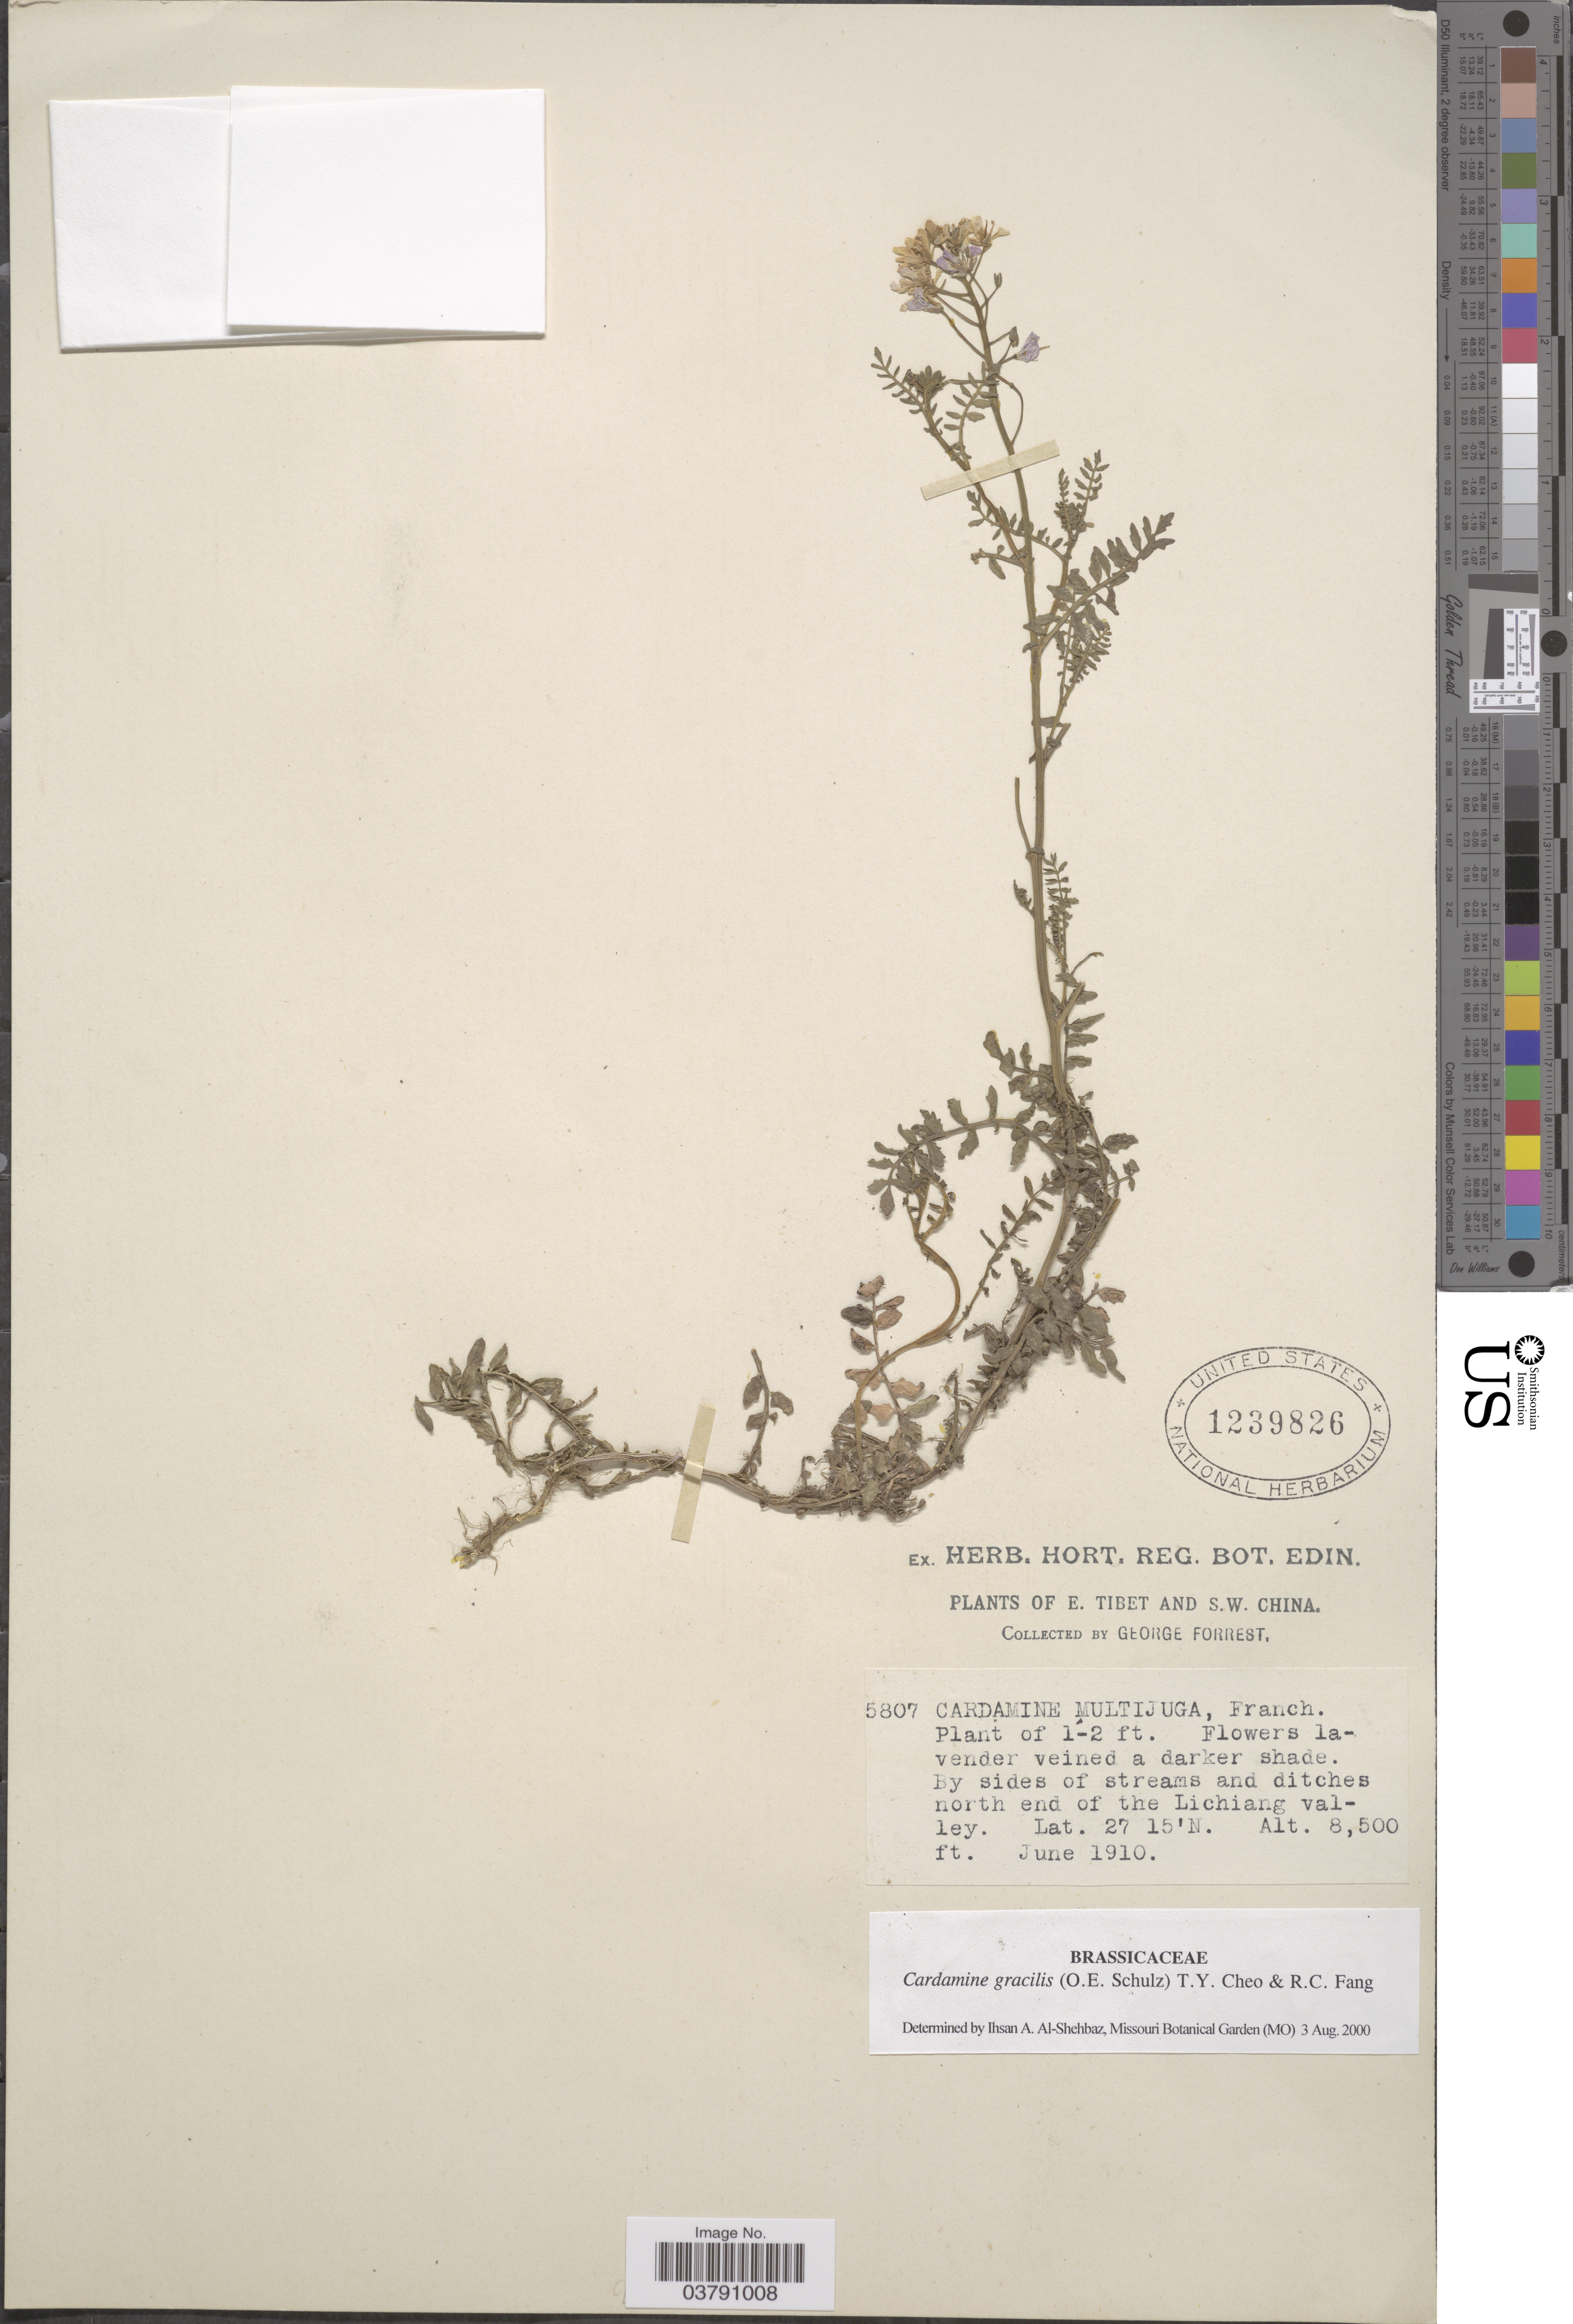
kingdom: Plantae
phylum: Tracheophyta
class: Magnoliopsida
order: Brassicales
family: Brassicaceae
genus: Cardamine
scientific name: Cardamine gracilis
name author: (O.E. Schulz) T.Y. Cheo & R.C. Fang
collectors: G. Forrest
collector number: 5807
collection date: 1910-06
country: China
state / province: Xizang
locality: E. Tibet and S.W. China. By sides of streams and ditches north end of the Lichiang valley.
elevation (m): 2591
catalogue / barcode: US 1239826